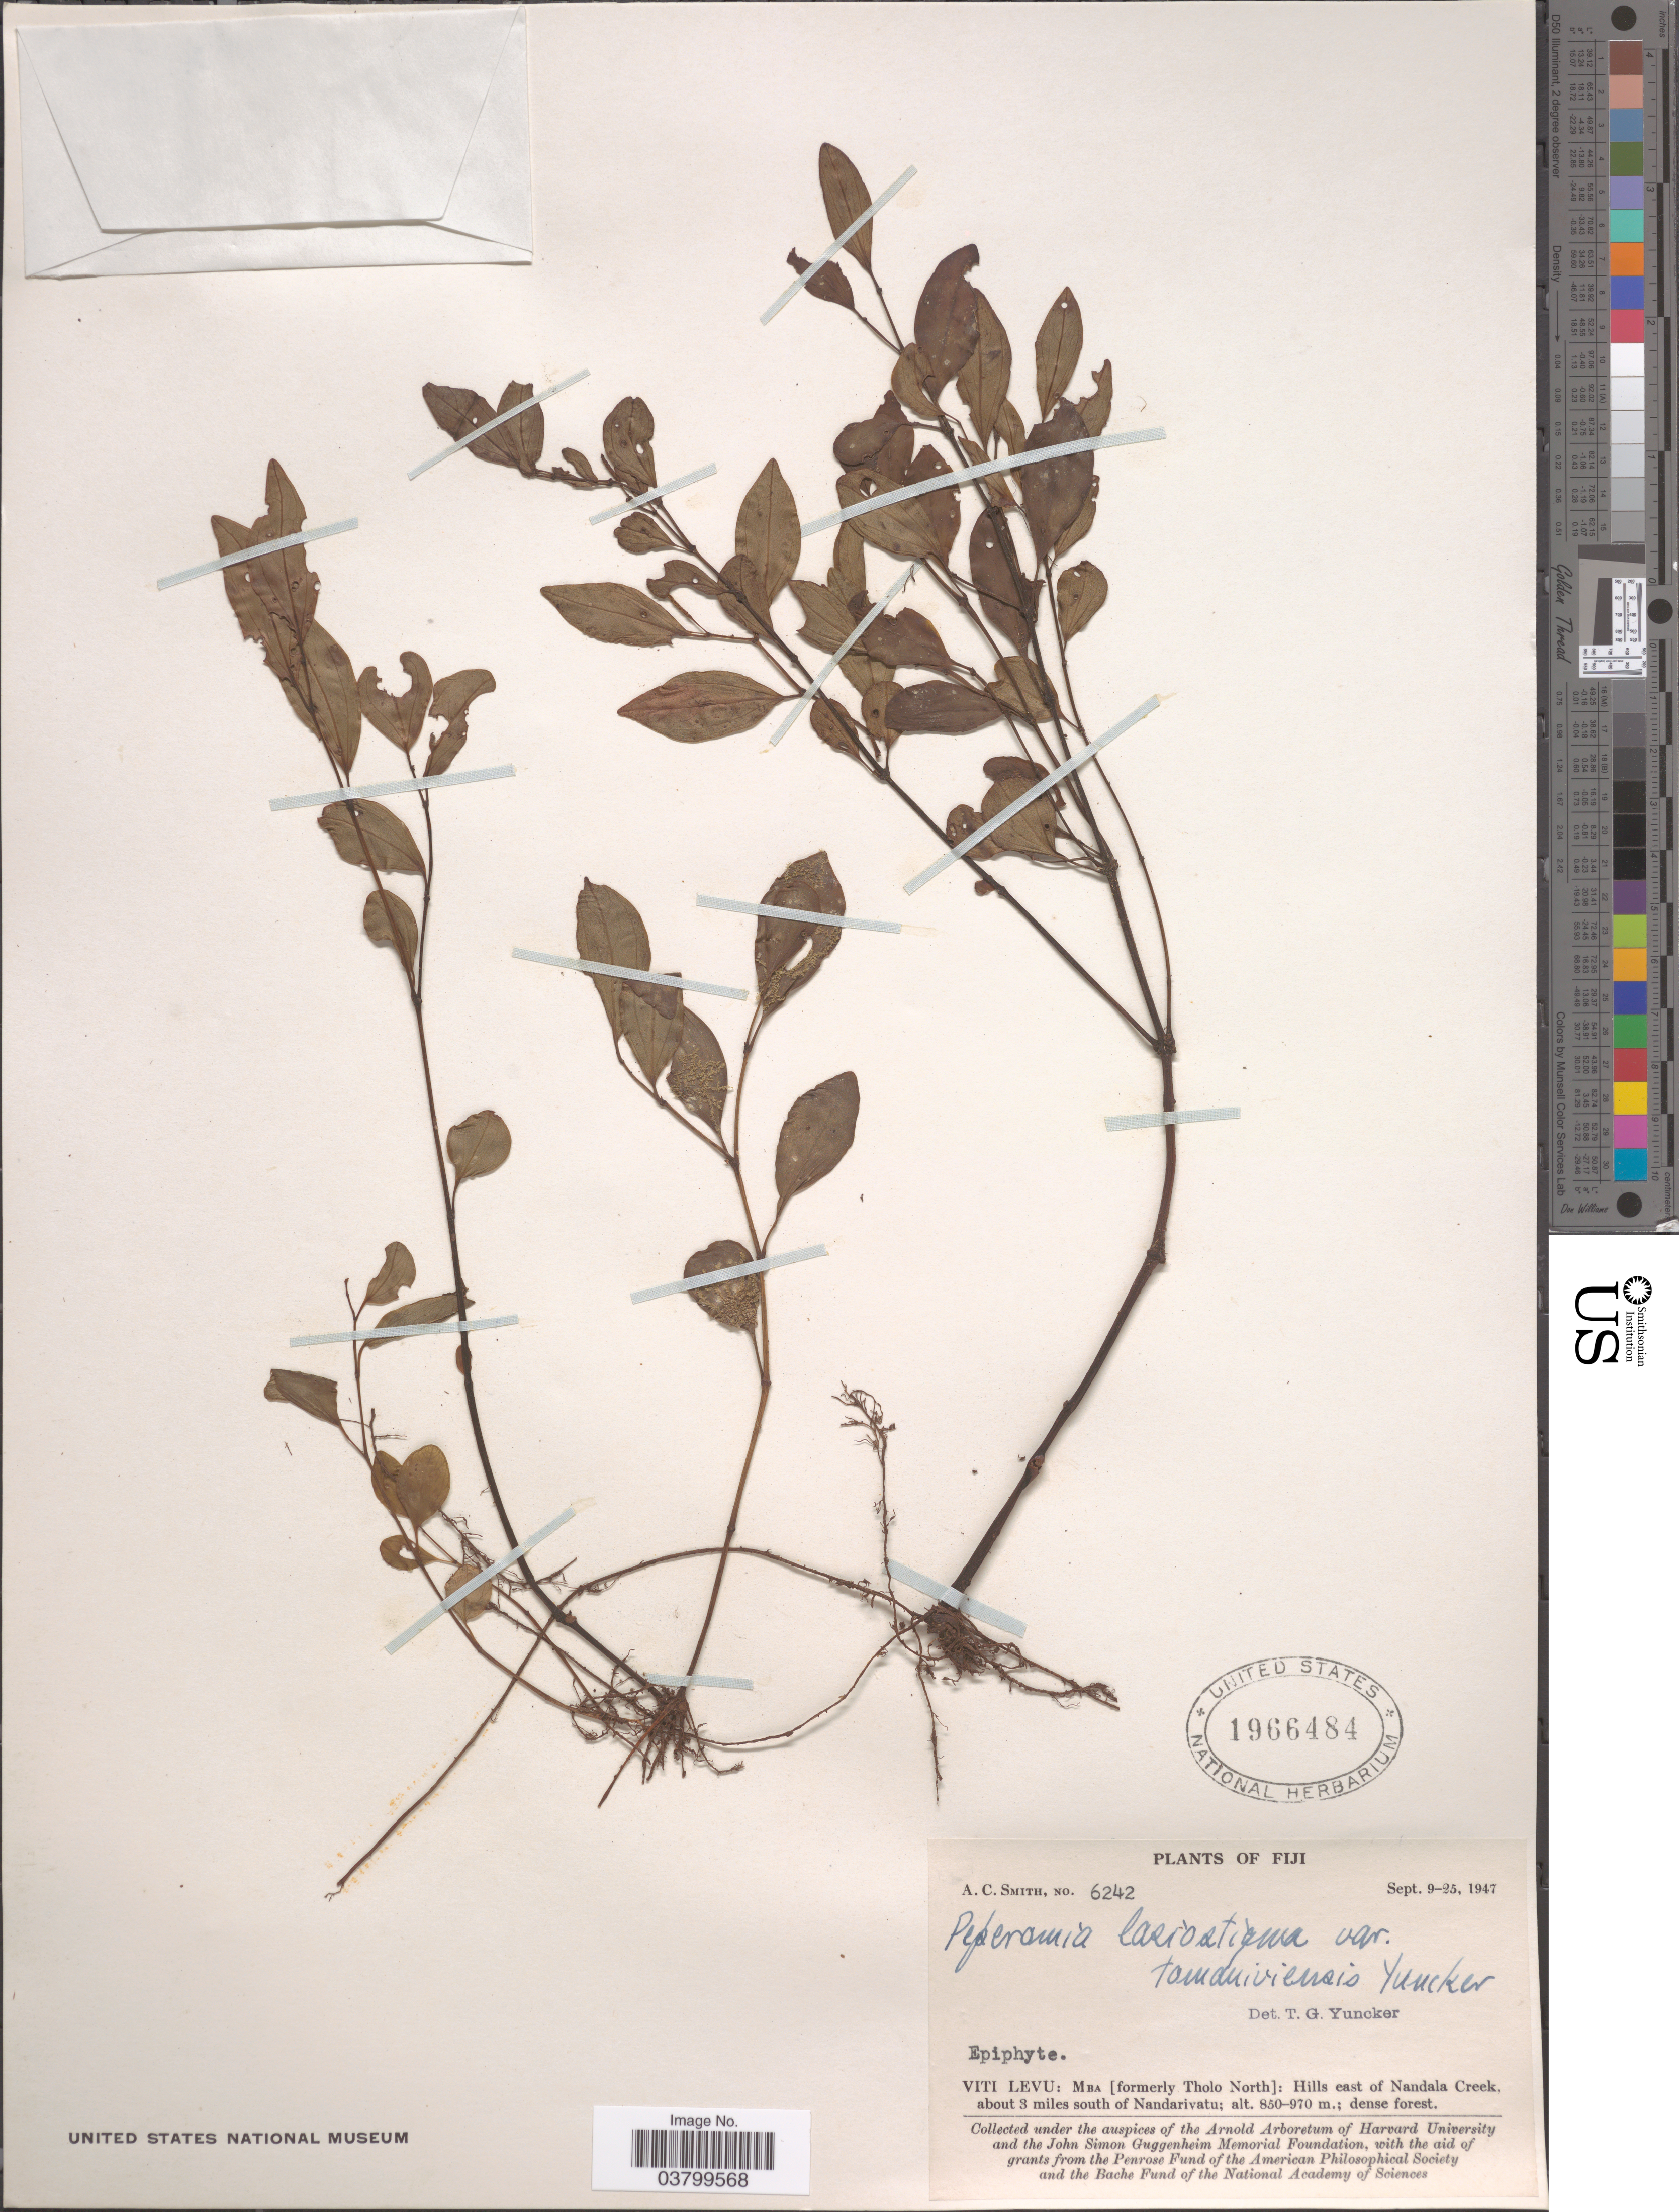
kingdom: Plantae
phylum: Tracheophyta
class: Magnoliopsida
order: Piperales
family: Piperaceae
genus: Peperomia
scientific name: Peperomia lasiostigma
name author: C. DC.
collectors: A. C. Smith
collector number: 6242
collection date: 1947-09-09/1947-09-25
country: Fiji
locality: Viti Levu: Mba [formerly Tholo North]: Hills east of Nandala Creek, about 3 miles south of Nandarivatu.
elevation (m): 850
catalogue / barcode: US 1966484